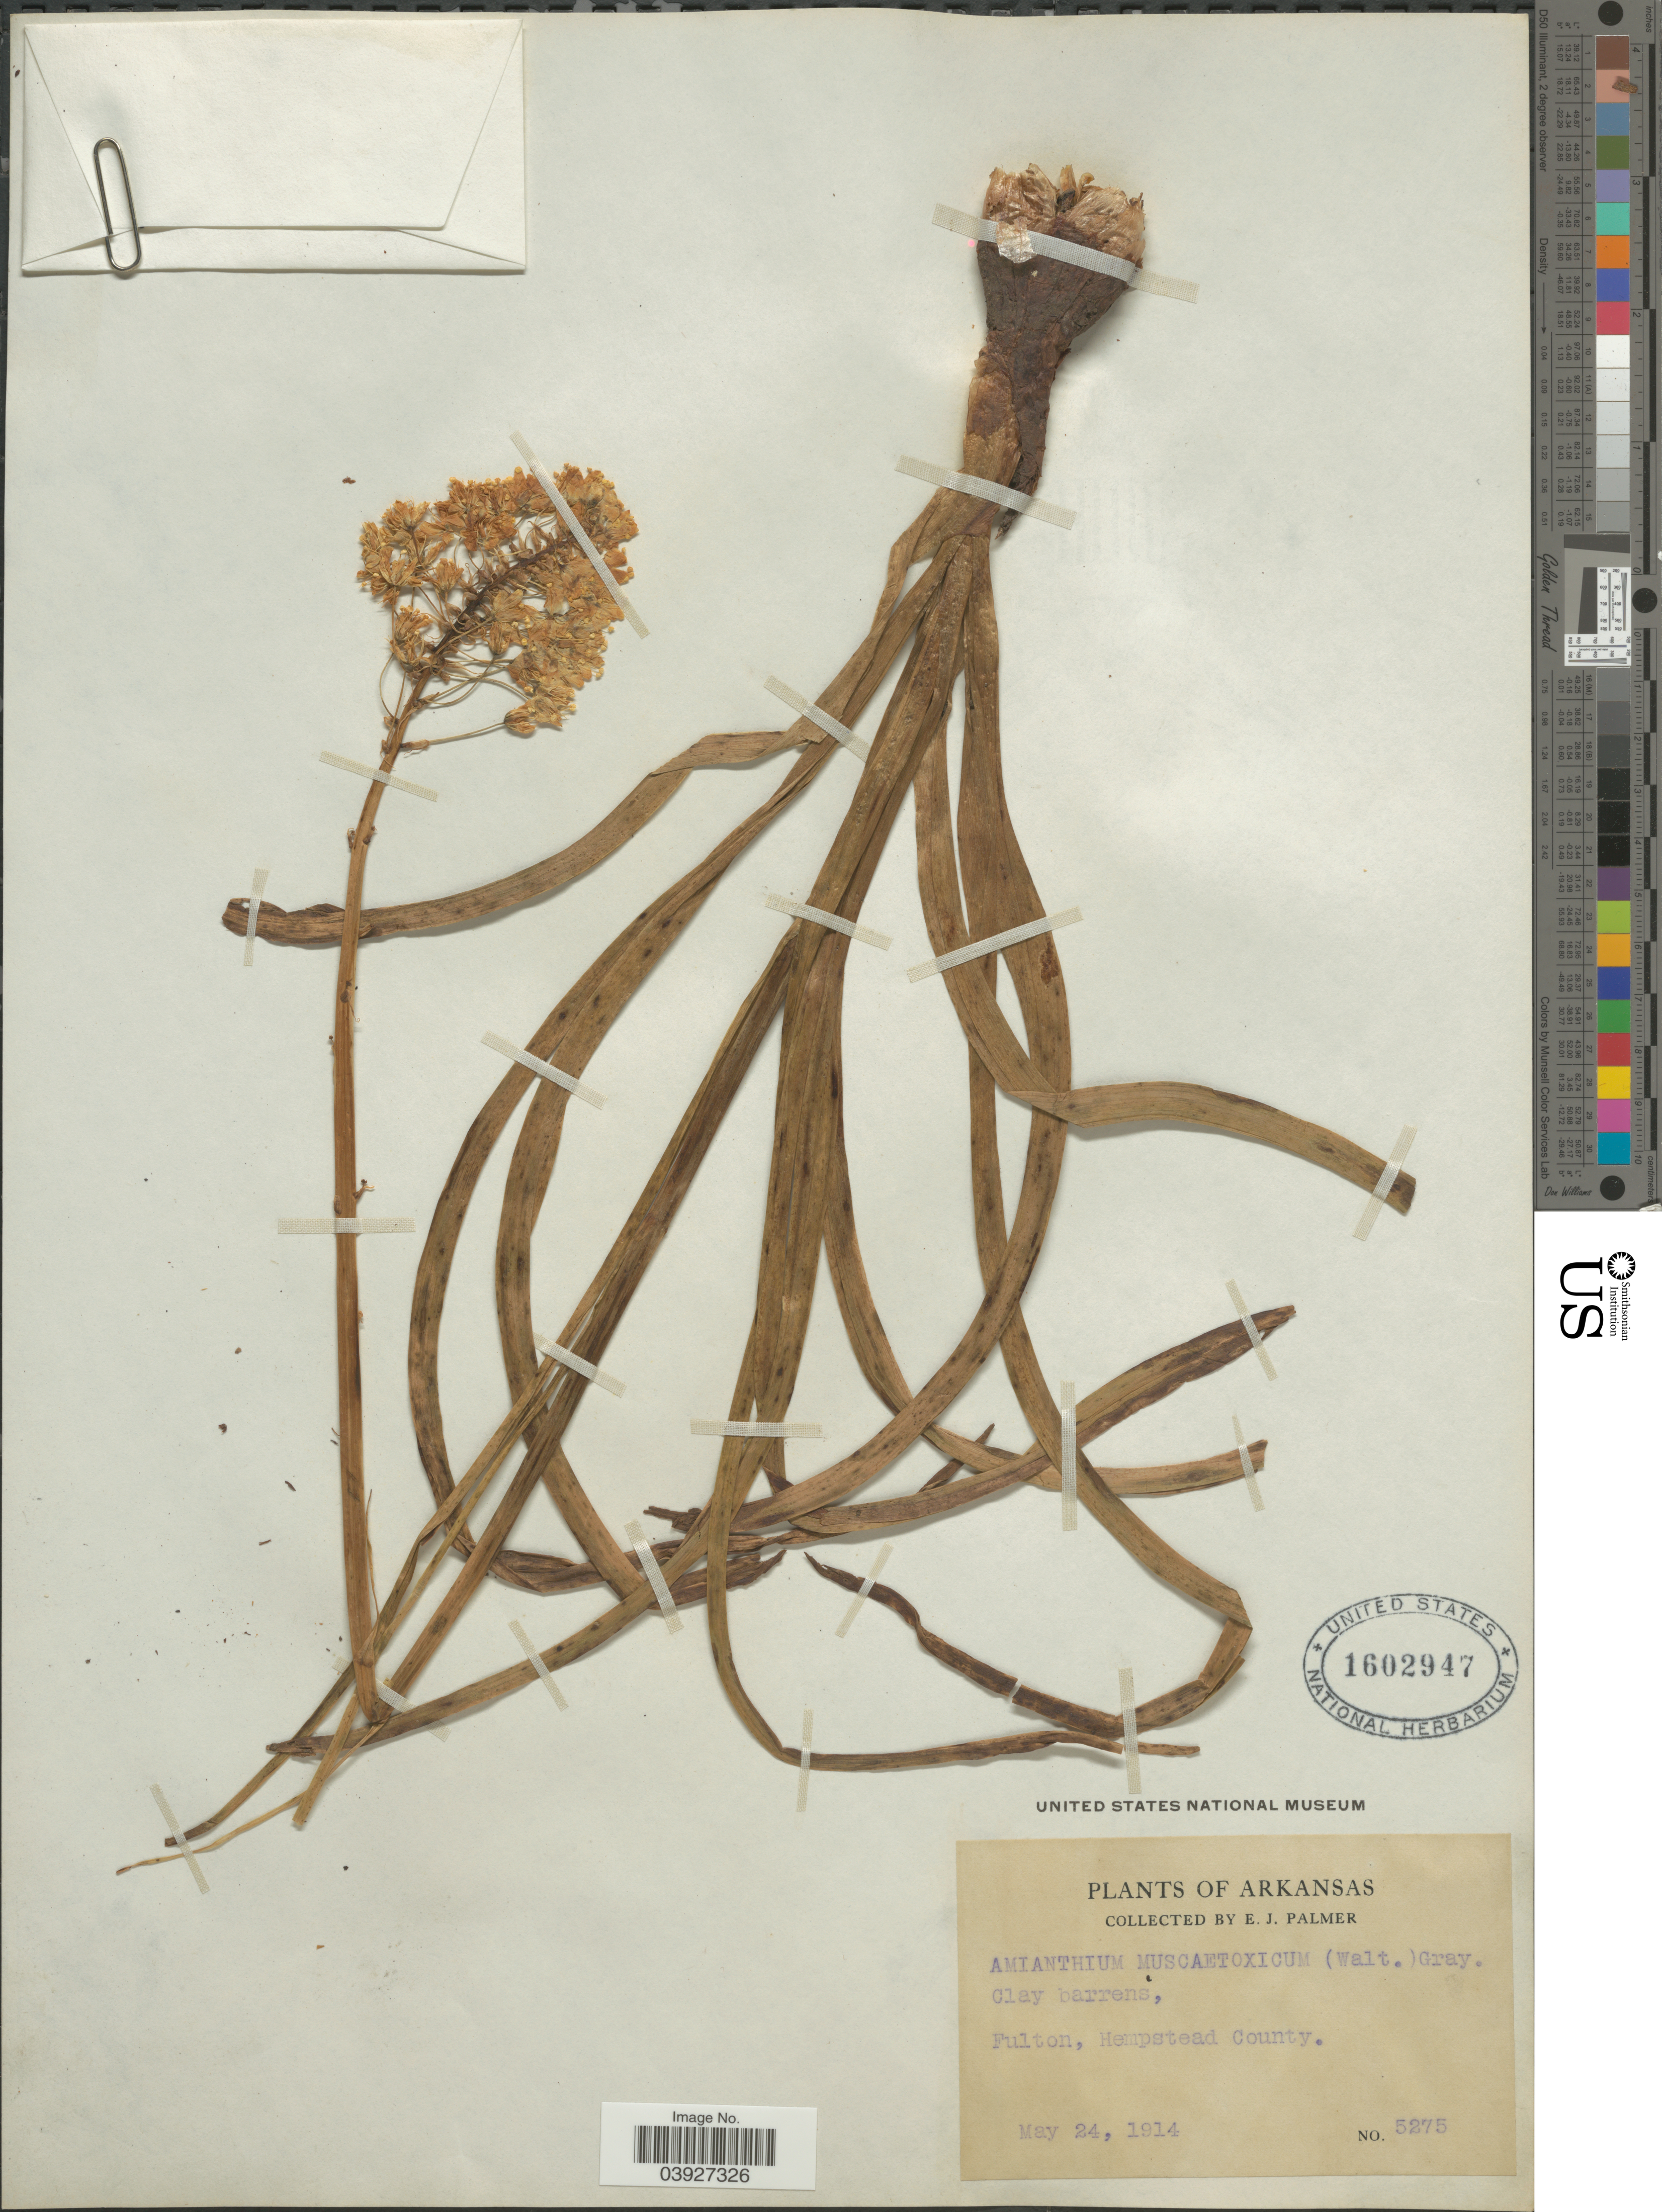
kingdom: Plantae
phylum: Tracheophyta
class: Liliopsida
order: Liliales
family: Melanthiaceae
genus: Amianthium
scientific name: Amianthium muscitoxicum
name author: (Walter) A. Gray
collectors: E. J. Palmer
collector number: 5275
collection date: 1914-05-24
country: United States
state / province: Arkansas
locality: Fulton, Hempstead County.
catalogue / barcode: US 1602947